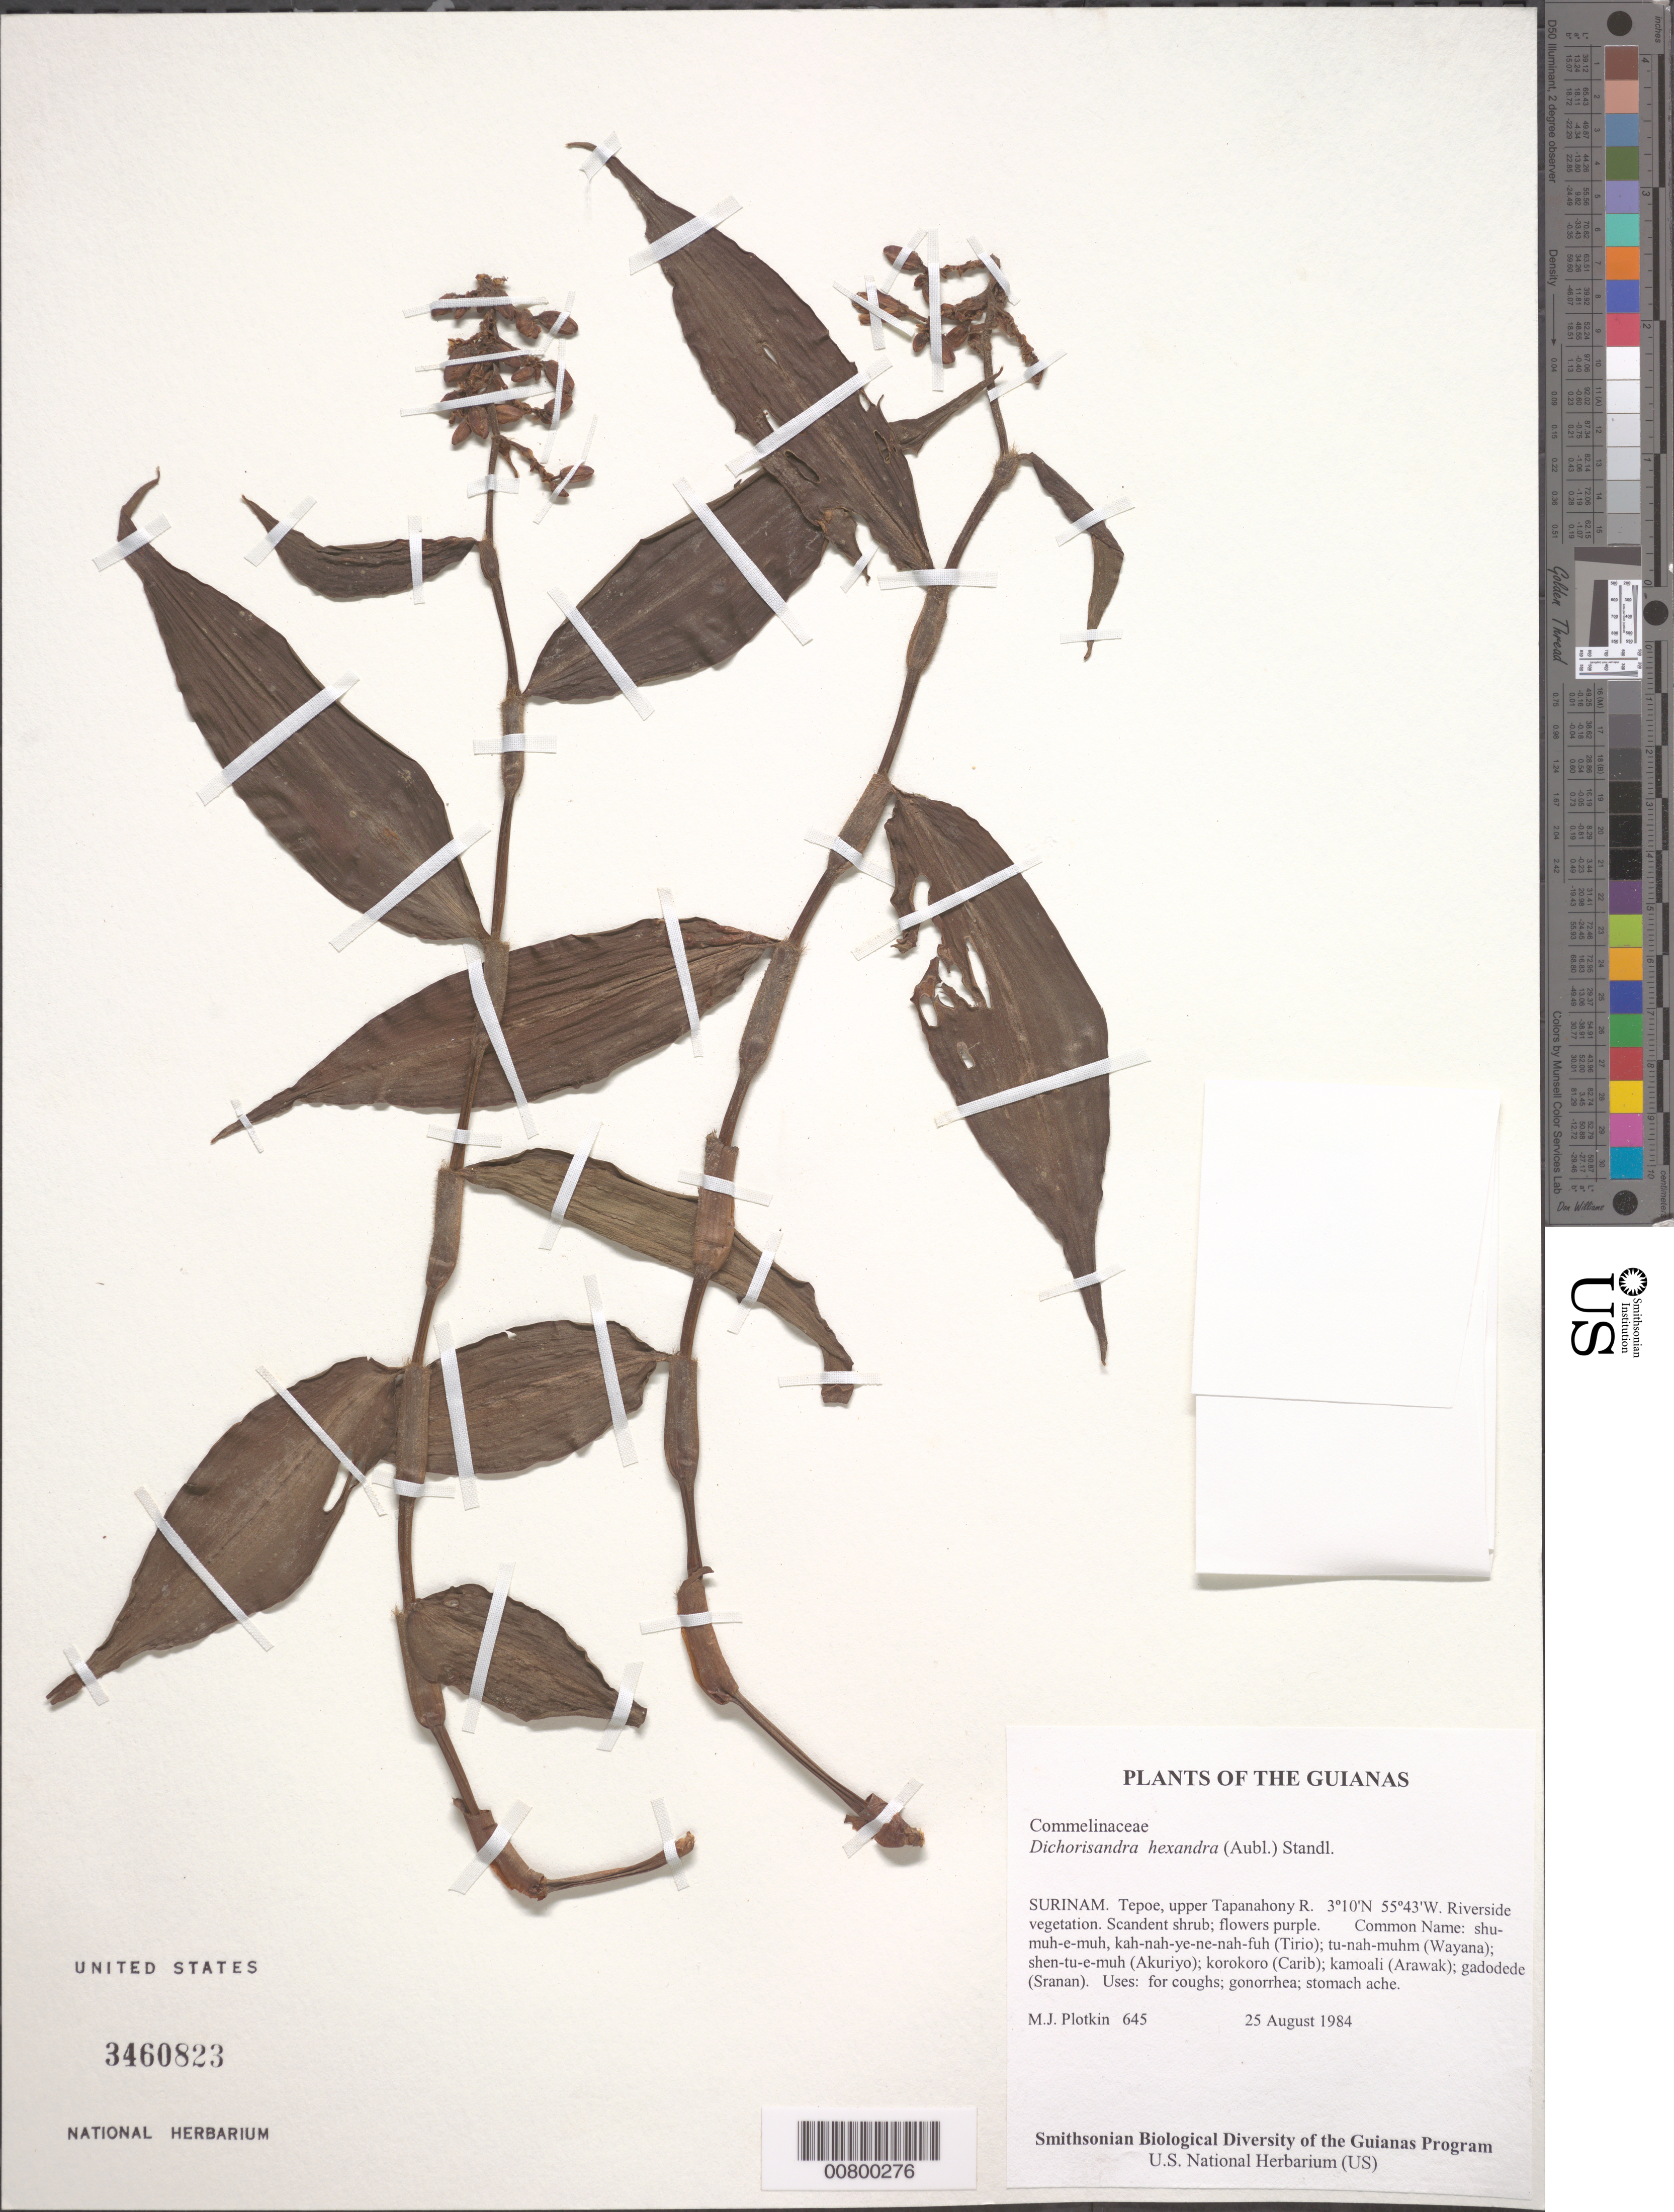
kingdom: Plantae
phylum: Tracheophyta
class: Liliopsida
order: Commelinales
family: Commelinaceae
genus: Dichorisandra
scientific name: Dichorisandra hexandra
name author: (Aubl.) Standl.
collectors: M. Plotkin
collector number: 645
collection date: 1984-08-25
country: Suriname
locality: Guianas. Surinam. Tepoe, upper Tapanahony R.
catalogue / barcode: US 3460823